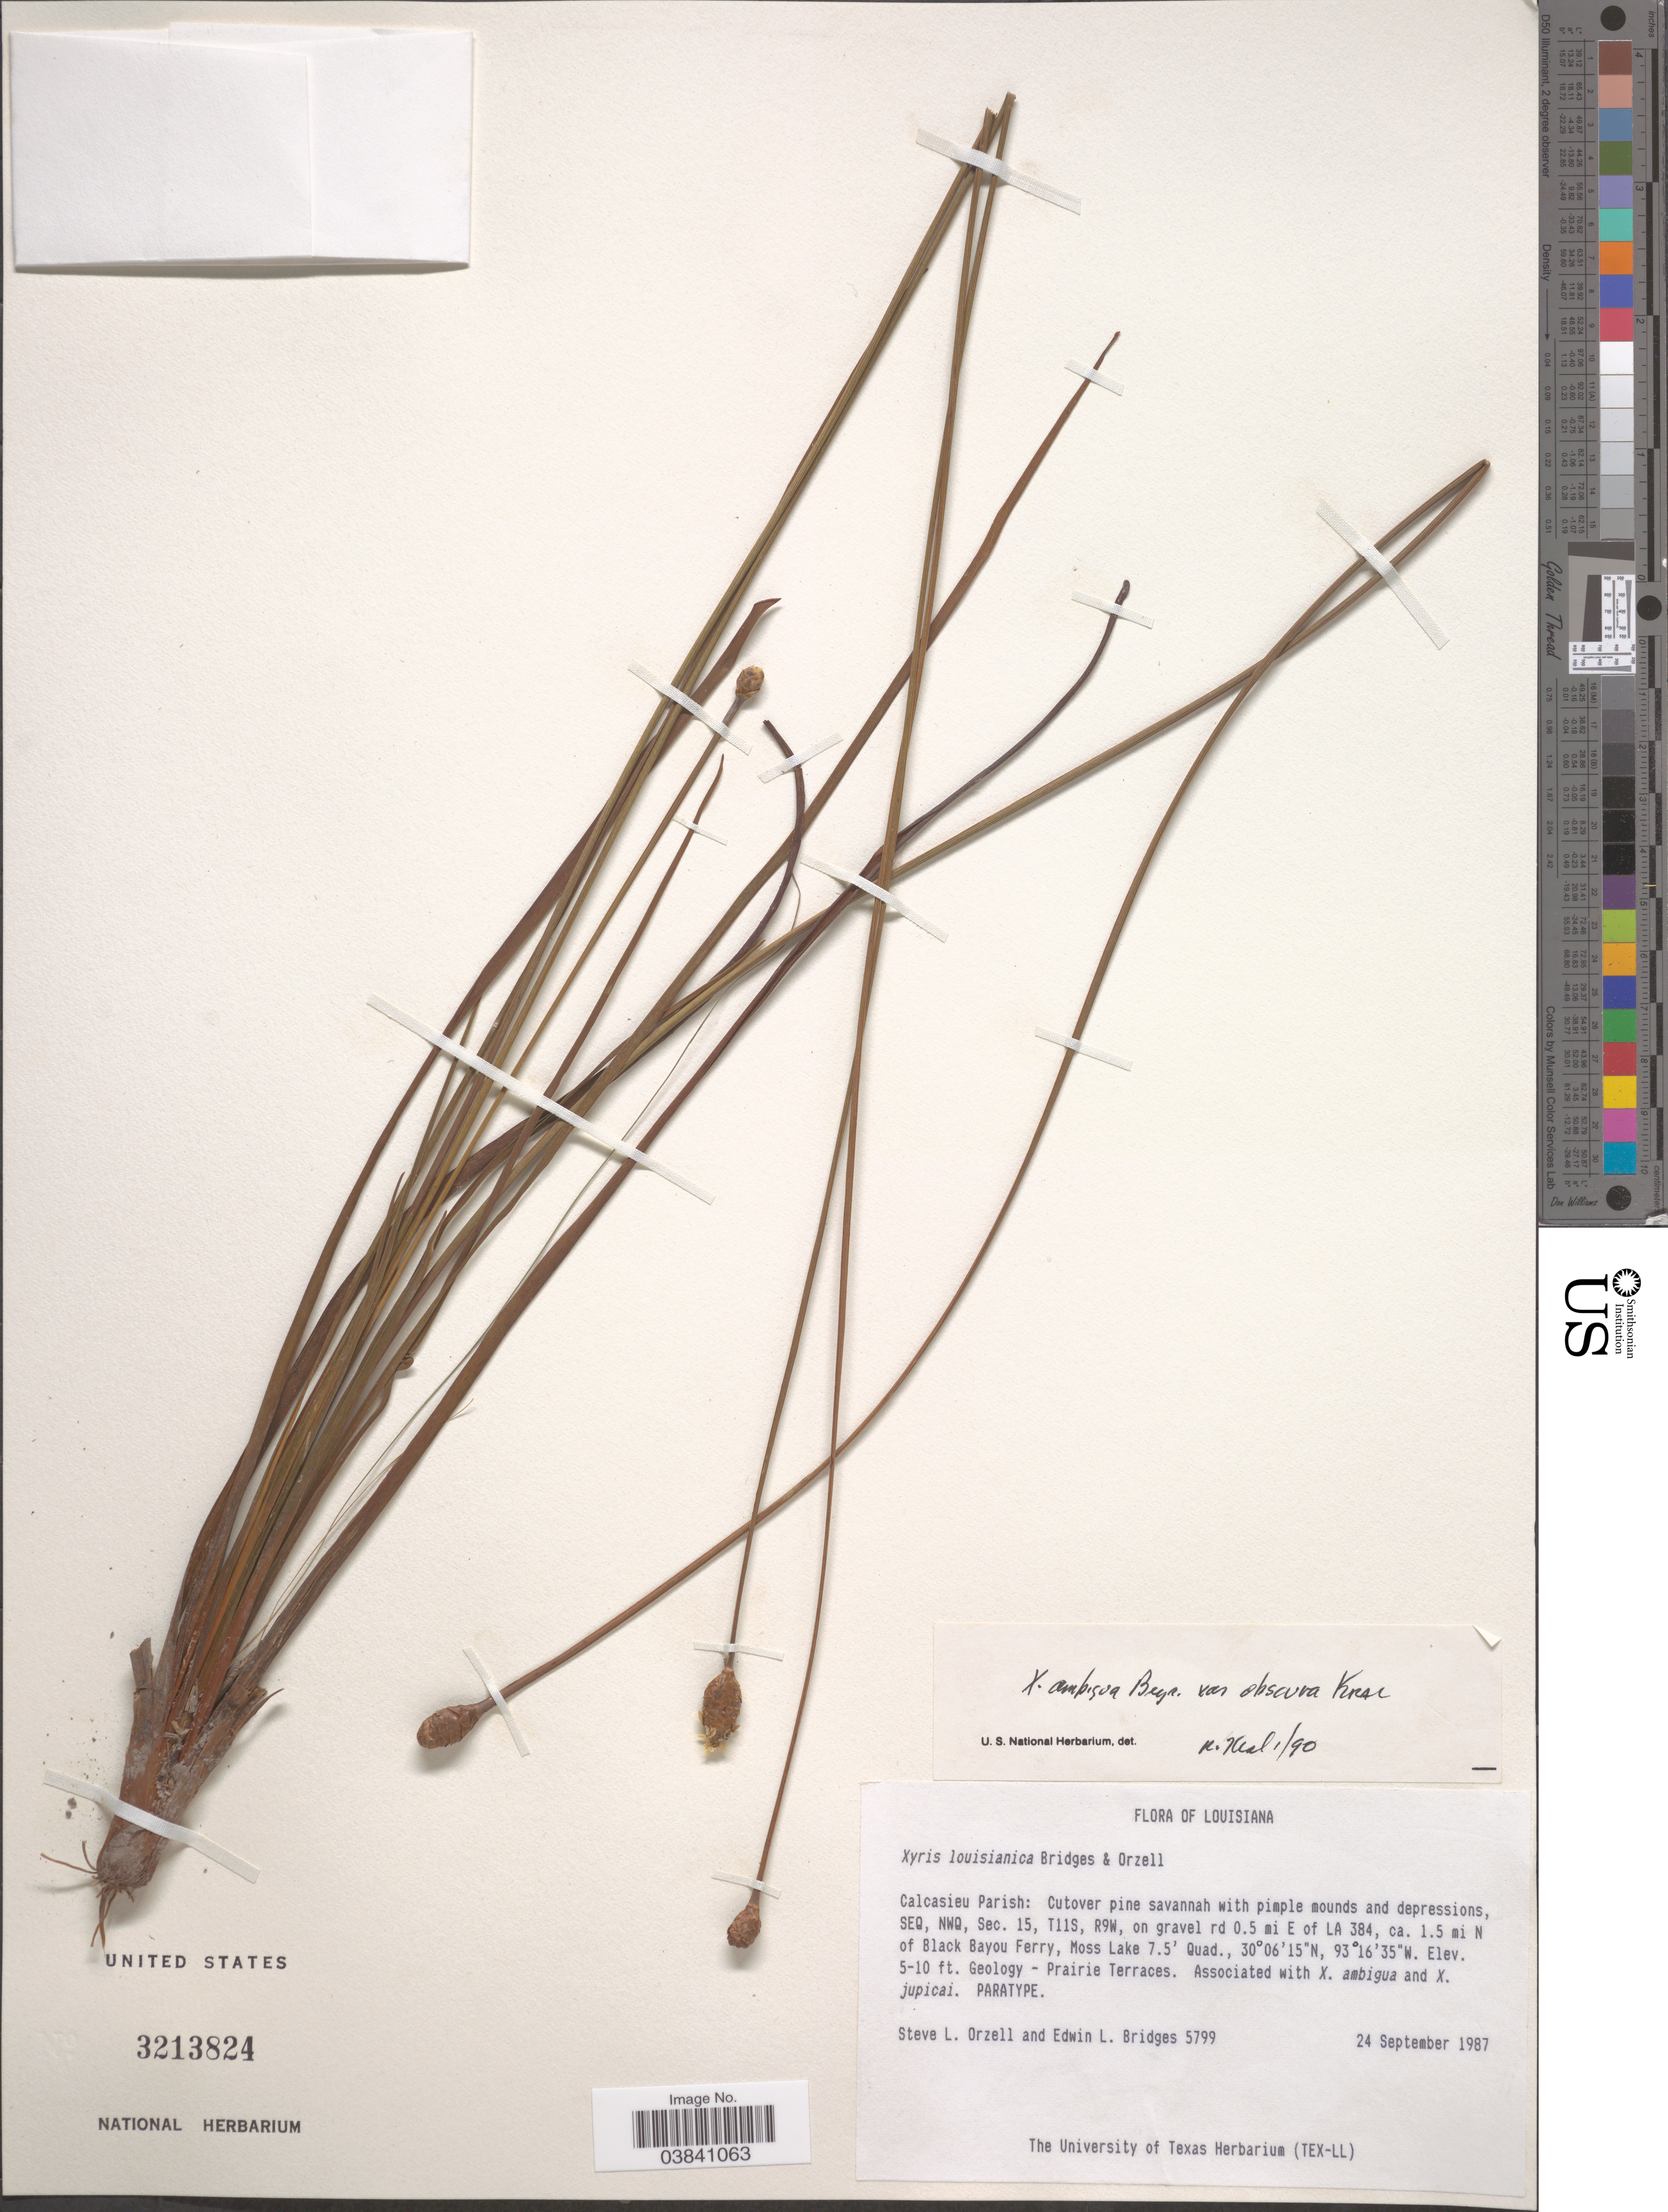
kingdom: Plantae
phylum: Tracheophyta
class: Liliopsida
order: Poales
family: Xyridaceae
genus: Xyris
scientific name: Xyris ambigua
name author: Beyr. ex Kunth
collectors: S. Orzell & E. Bridges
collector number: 5799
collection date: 1987-09-24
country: United States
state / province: Louisiana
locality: Calcasieu Parish: Cutover pine savannah with pimple mounds and depressions, SEQ, NWQ, Sec. 15, T11S, R9W, on gravel rd 0.5 mi E of LA 384, ca. 1.5 mi N of Black Bayou Ferry, Moss Lake.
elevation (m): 2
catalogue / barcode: US 3213824